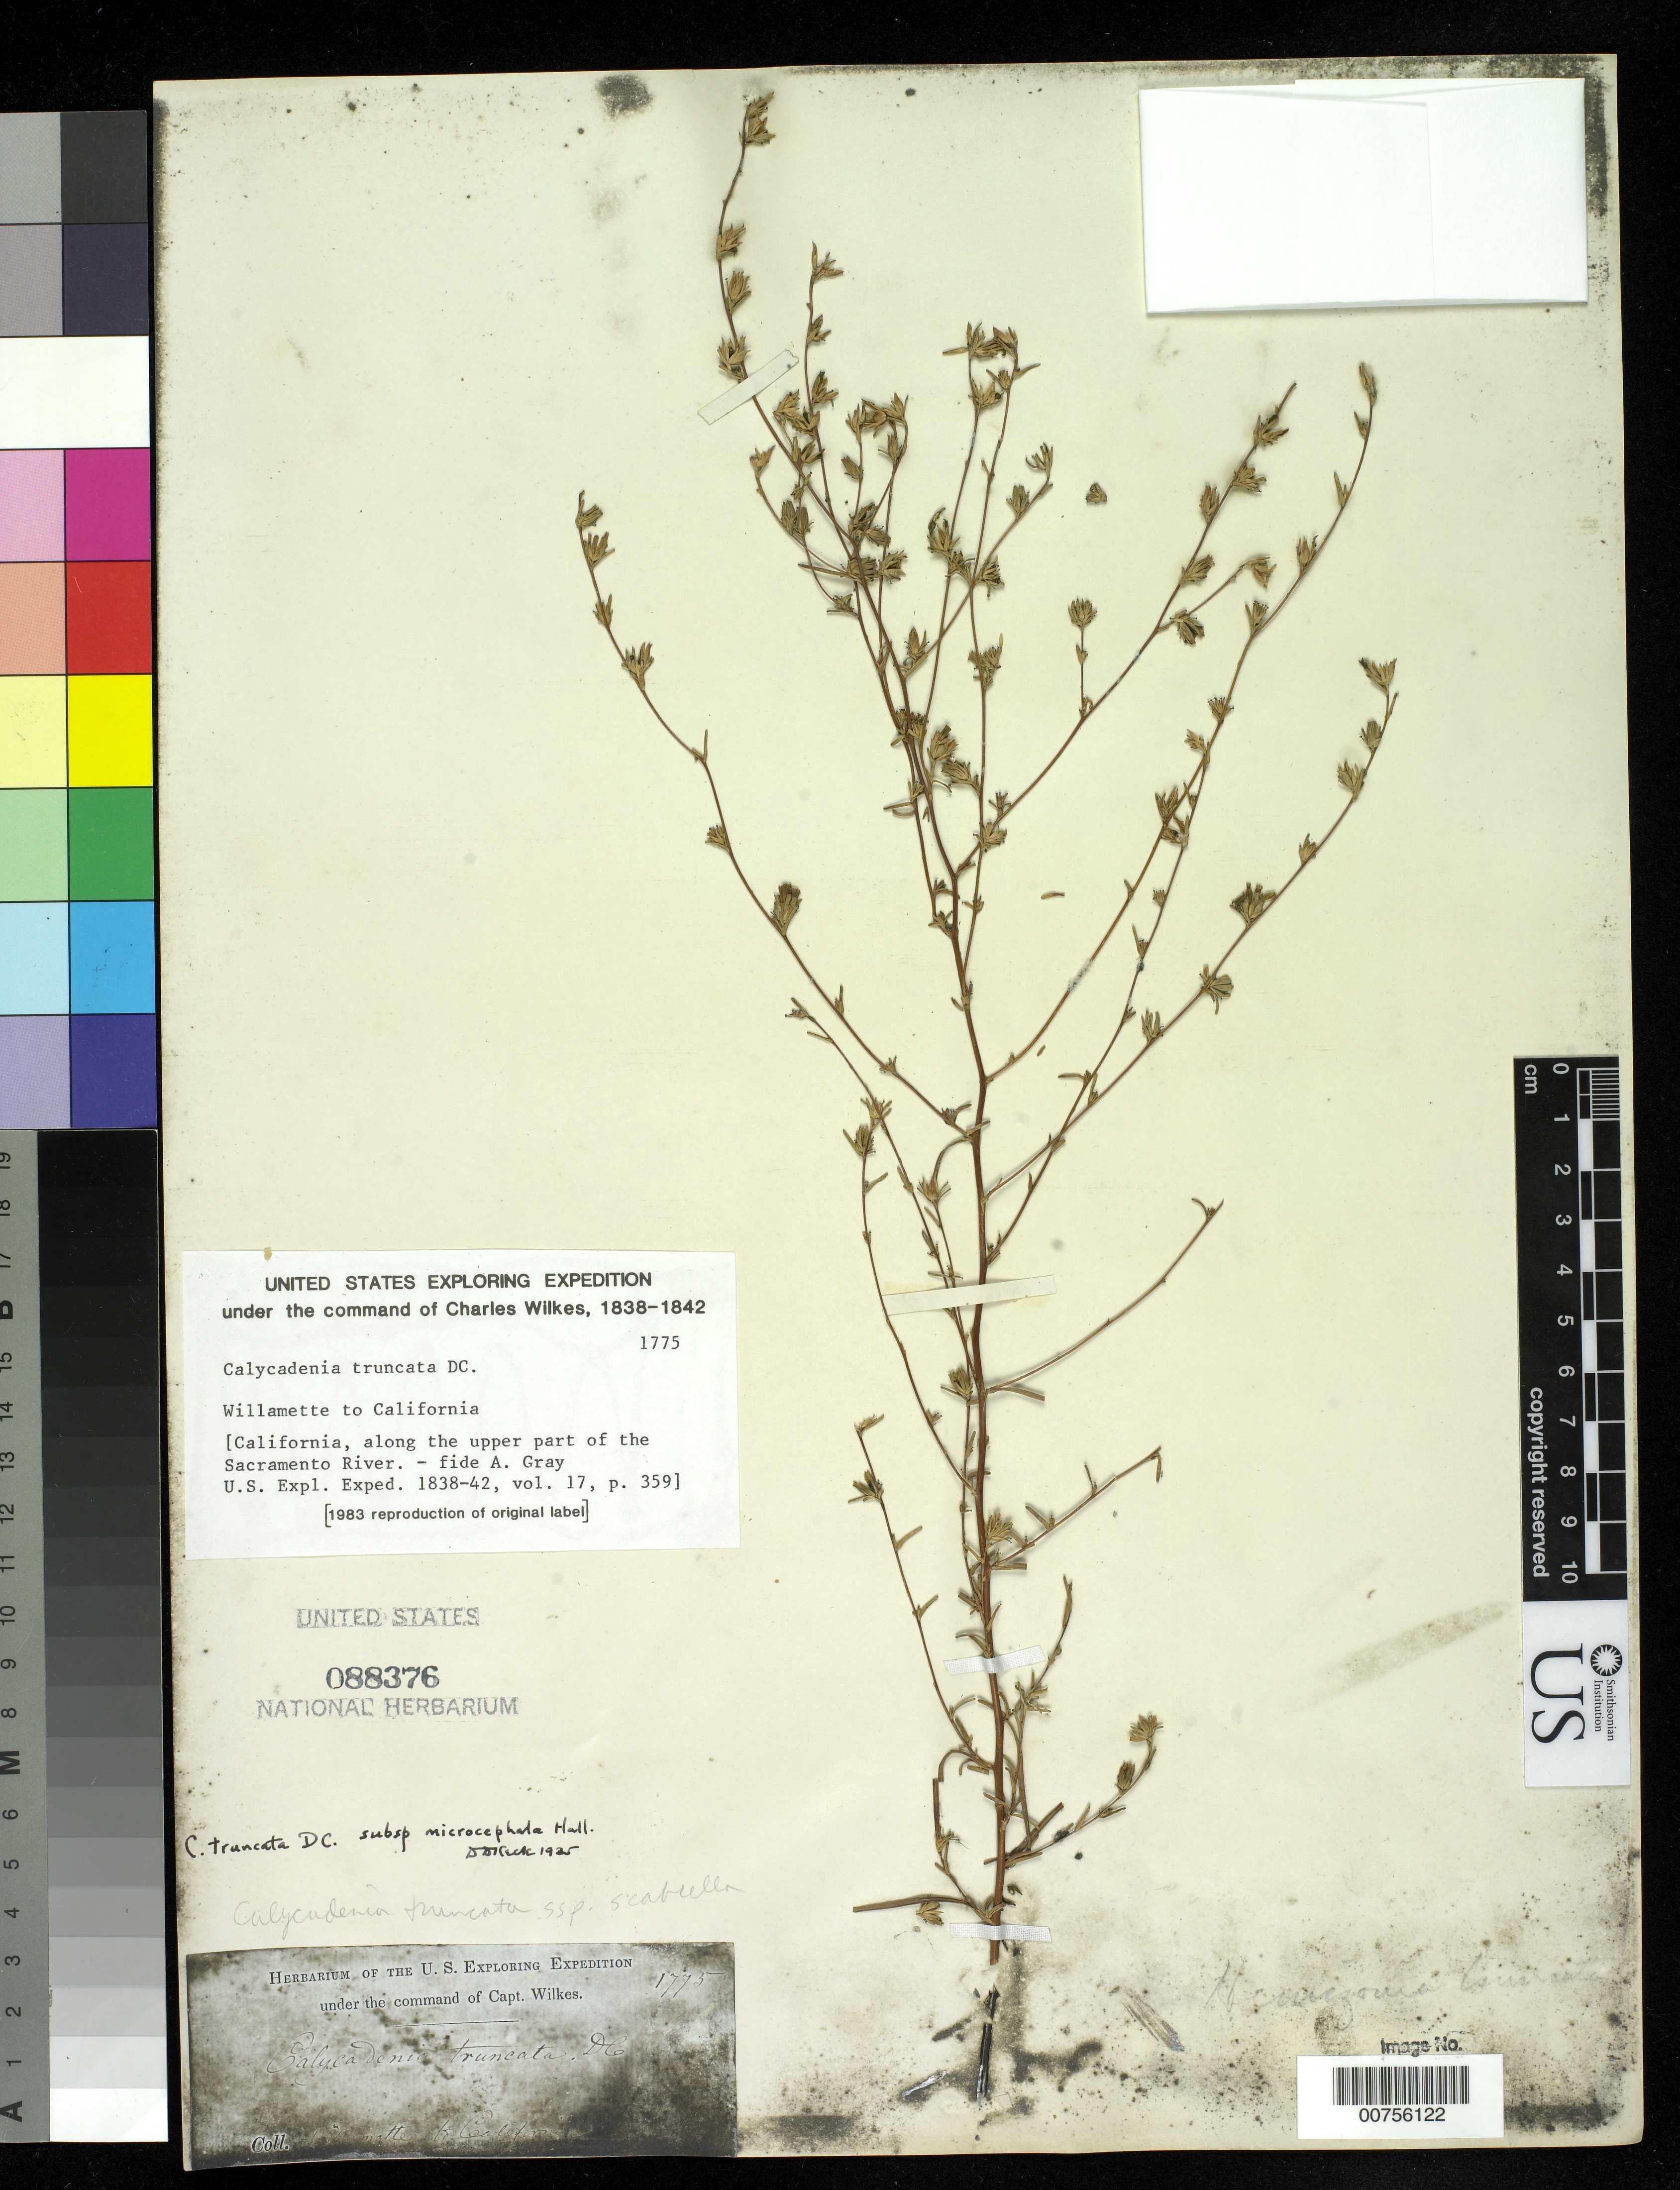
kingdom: Plantae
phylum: Tracheophyta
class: Magnoliopsida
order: Asterales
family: Asteraceae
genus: Calycadenia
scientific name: Calycadenia truncata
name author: DC.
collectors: Wilkes Explor. Exped.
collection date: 1838/1842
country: United States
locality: Willamette to California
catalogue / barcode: US 88376